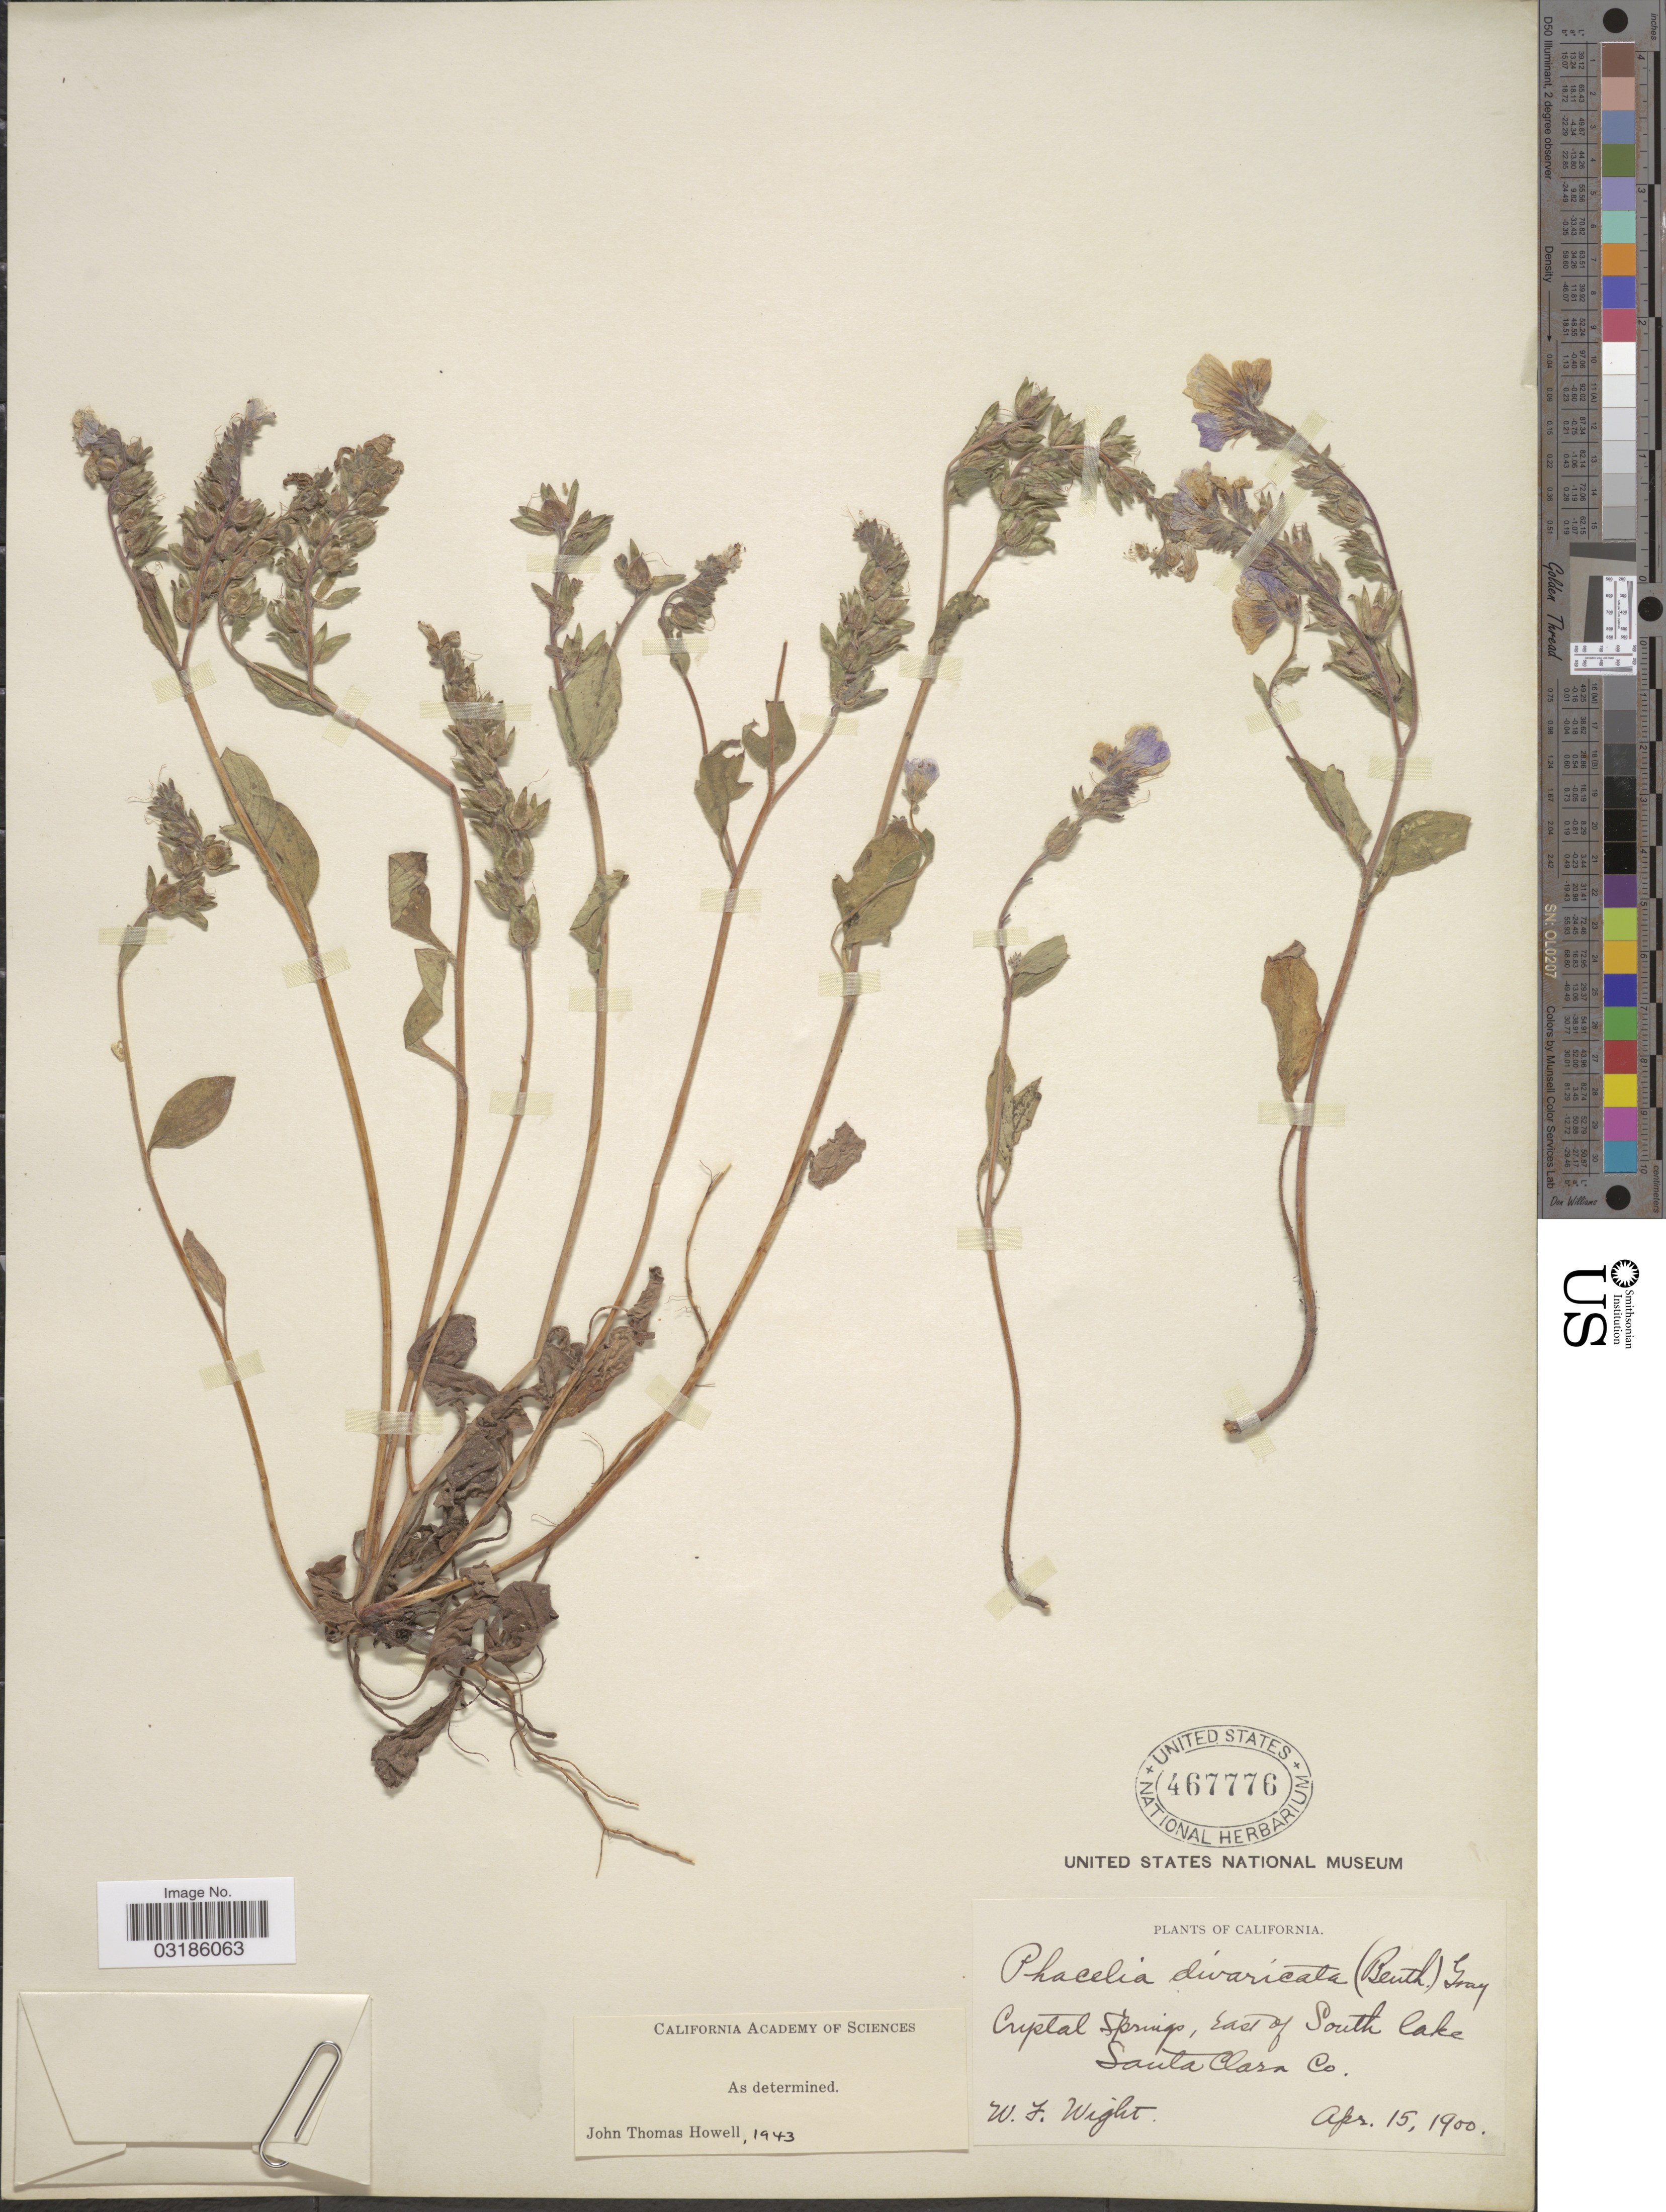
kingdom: Plantae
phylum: Tracheophyta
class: Magnoliopsida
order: Boraginales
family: Hydrophyllaceae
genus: Phacelia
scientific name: Phacelia divaricata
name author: (Benth.) A. Gray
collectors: W. Wight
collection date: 1900-04-15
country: United States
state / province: California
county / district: Santa Clara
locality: Crystal Springs, East of South lake Santa Clara Co.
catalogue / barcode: US 467776